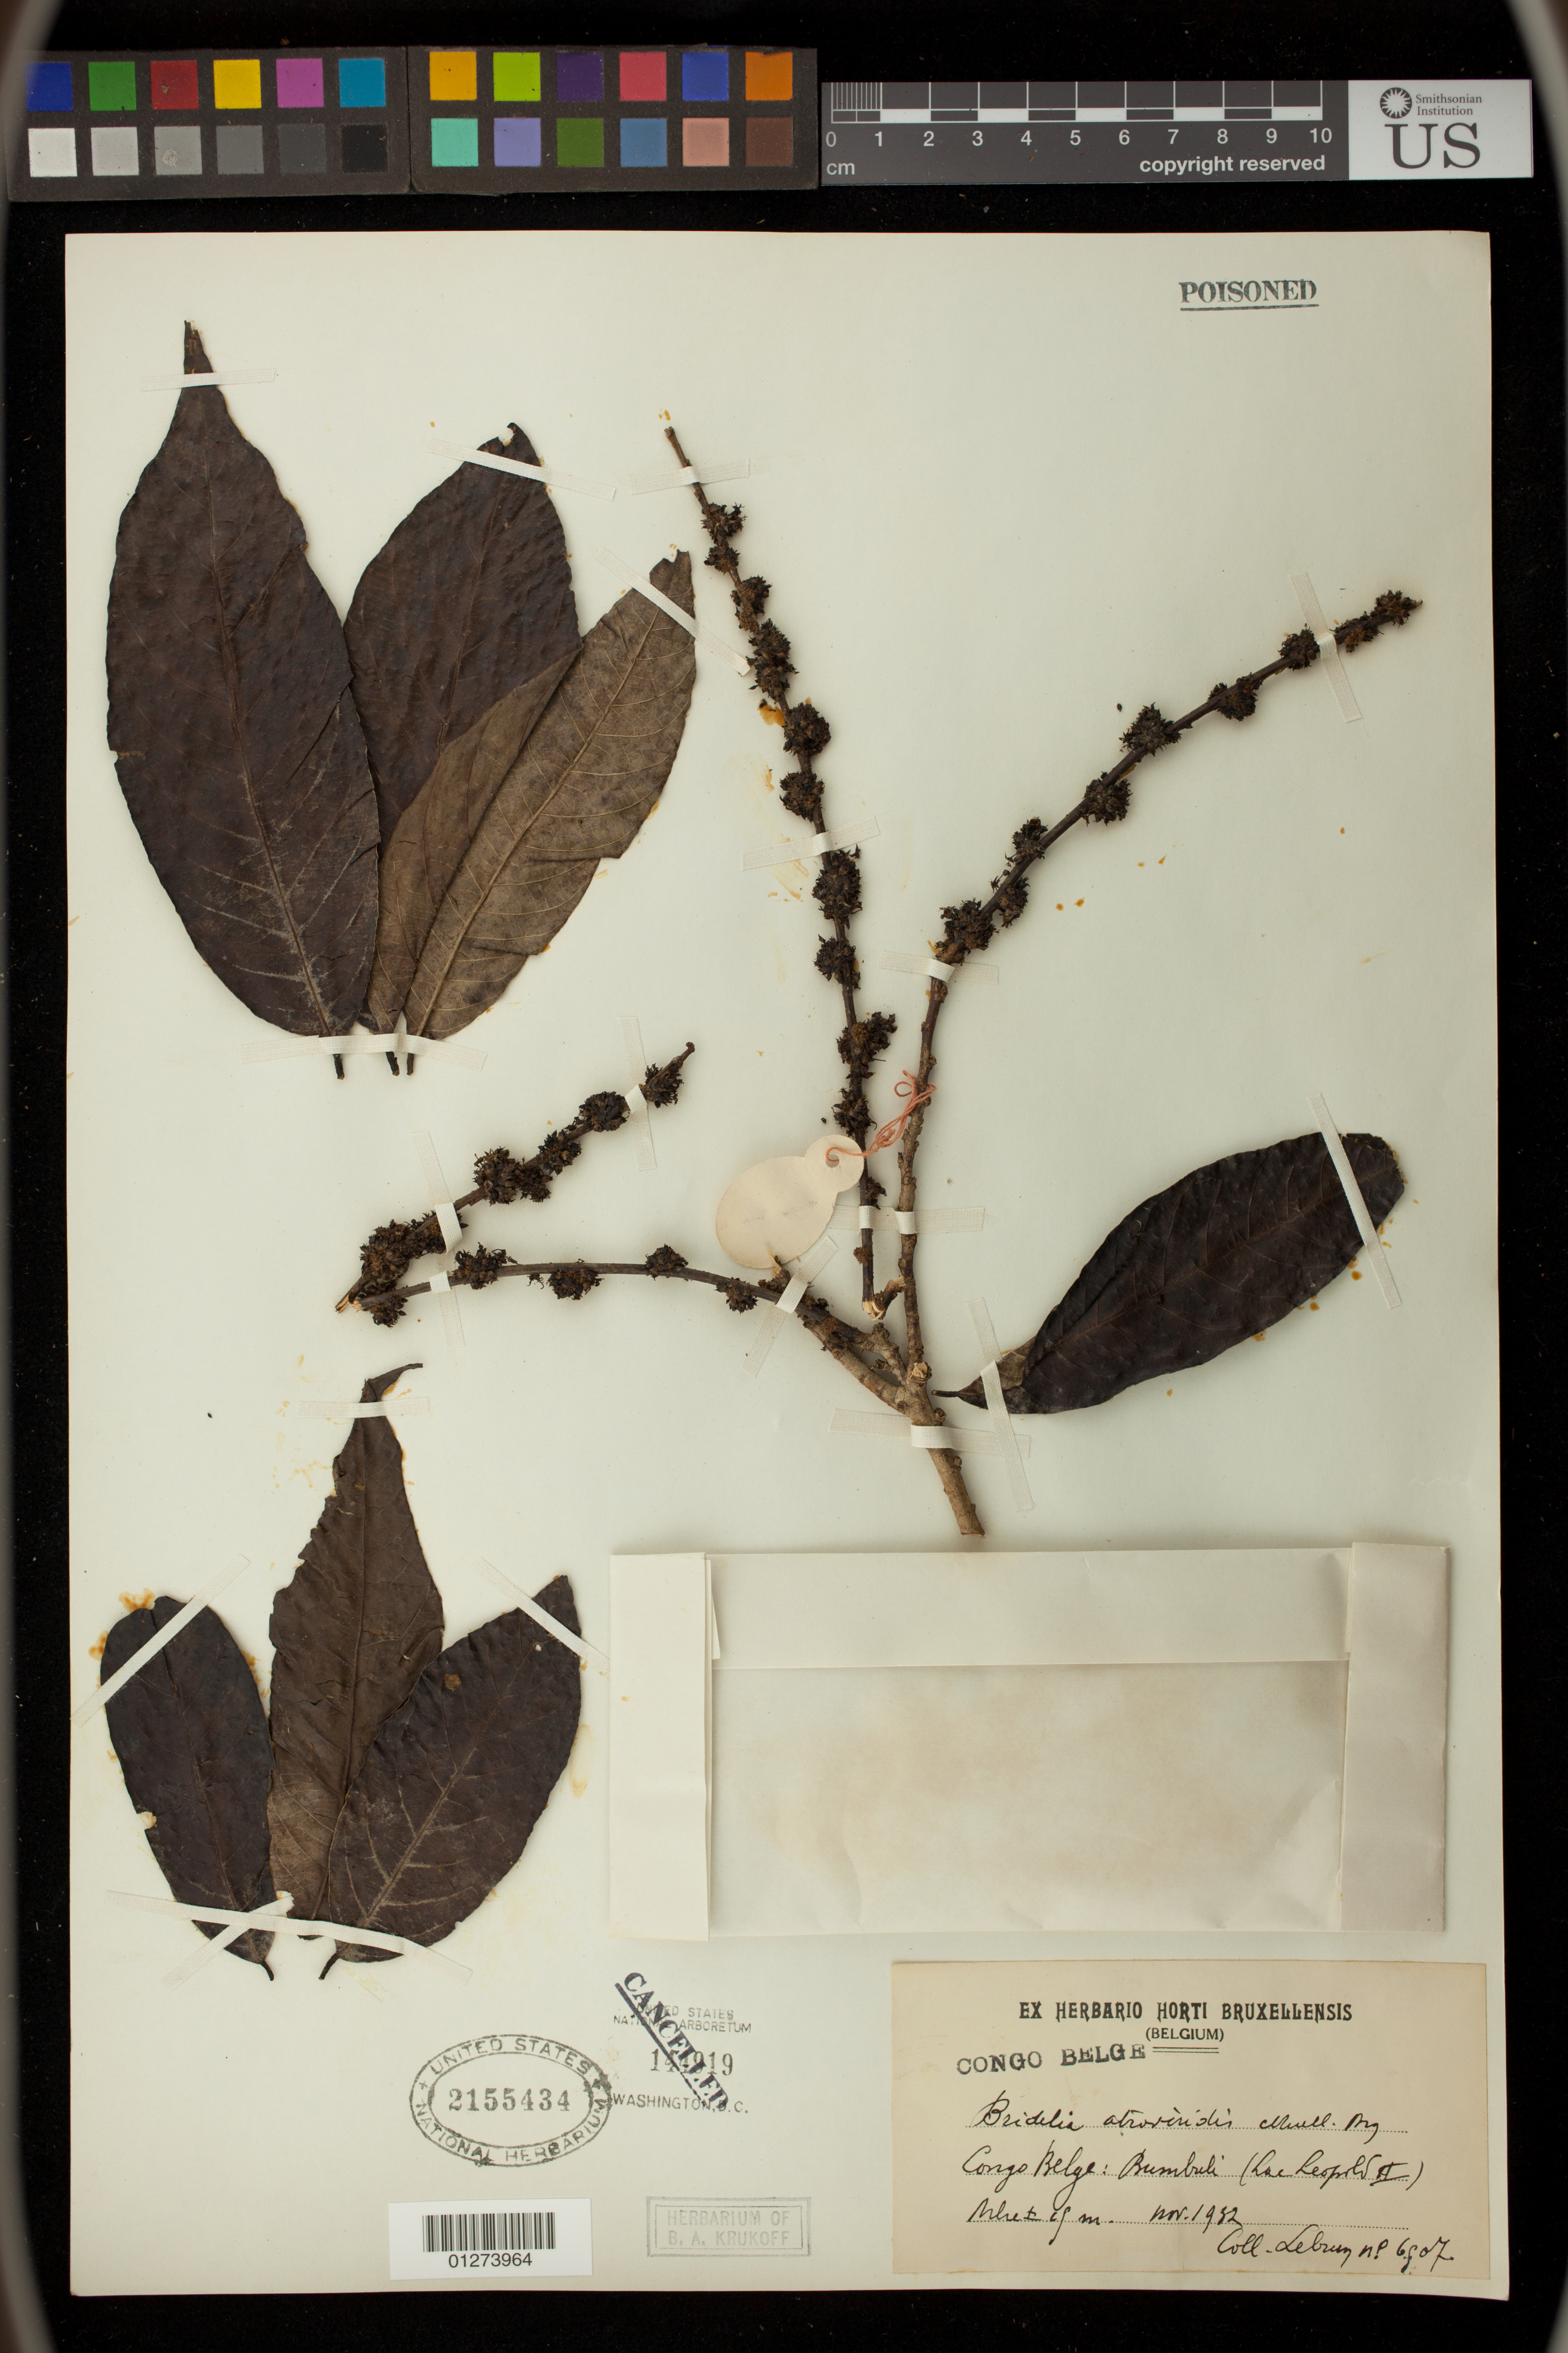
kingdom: Plantae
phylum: Tracheophyta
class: Magnoliopsida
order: Malpighiales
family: Phyllanthaceae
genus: Bridelia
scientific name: Bridelia atroviridis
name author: Müll. Arg.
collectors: J.A. Lebrun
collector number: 6907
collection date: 1982-11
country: Congo, Democratic Republic of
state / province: Mai Ndombe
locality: Congo Belge: Lac Leopold II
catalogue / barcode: US 2155434